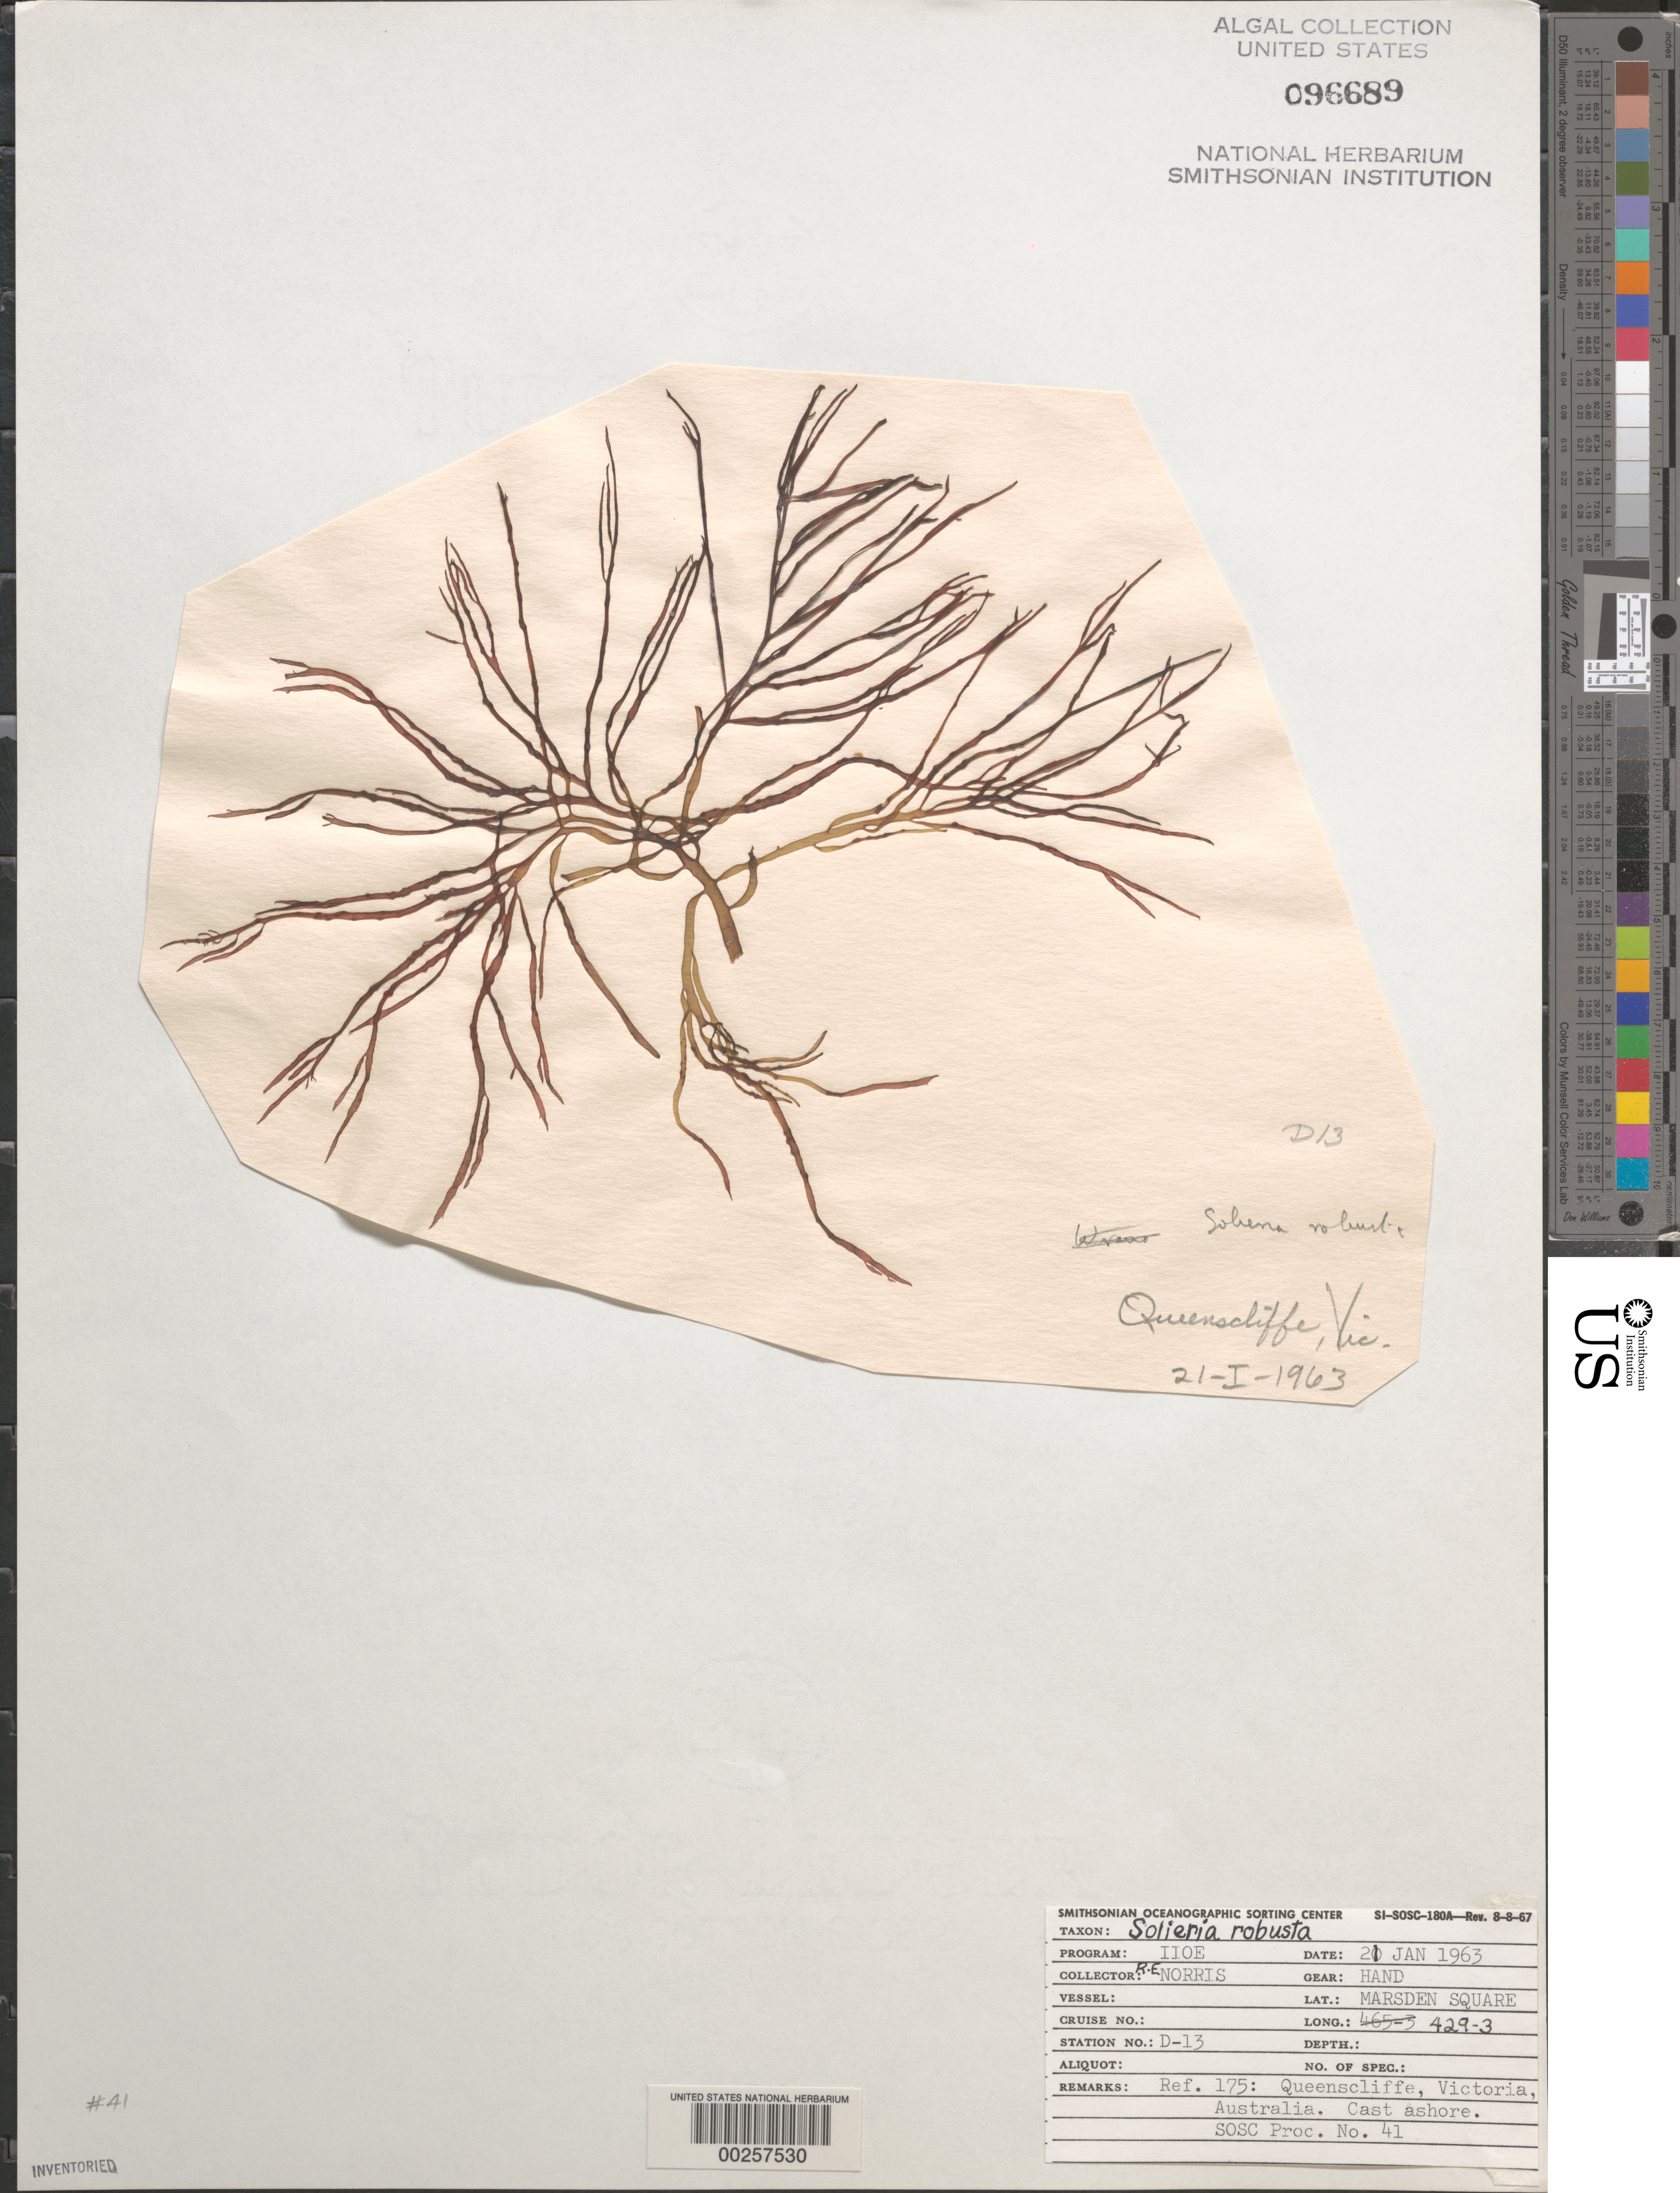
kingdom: Plantae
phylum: Rhodophyta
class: Florideophyceae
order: Gigartinales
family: Solieriaceae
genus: Solieria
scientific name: Solieria robusta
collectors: R. E. Norris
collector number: Station D-13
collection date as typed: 21 Jan 1963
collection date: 1963-01-21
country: Australia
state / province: Victoria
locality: Queenscliffe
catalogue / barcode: US 96689